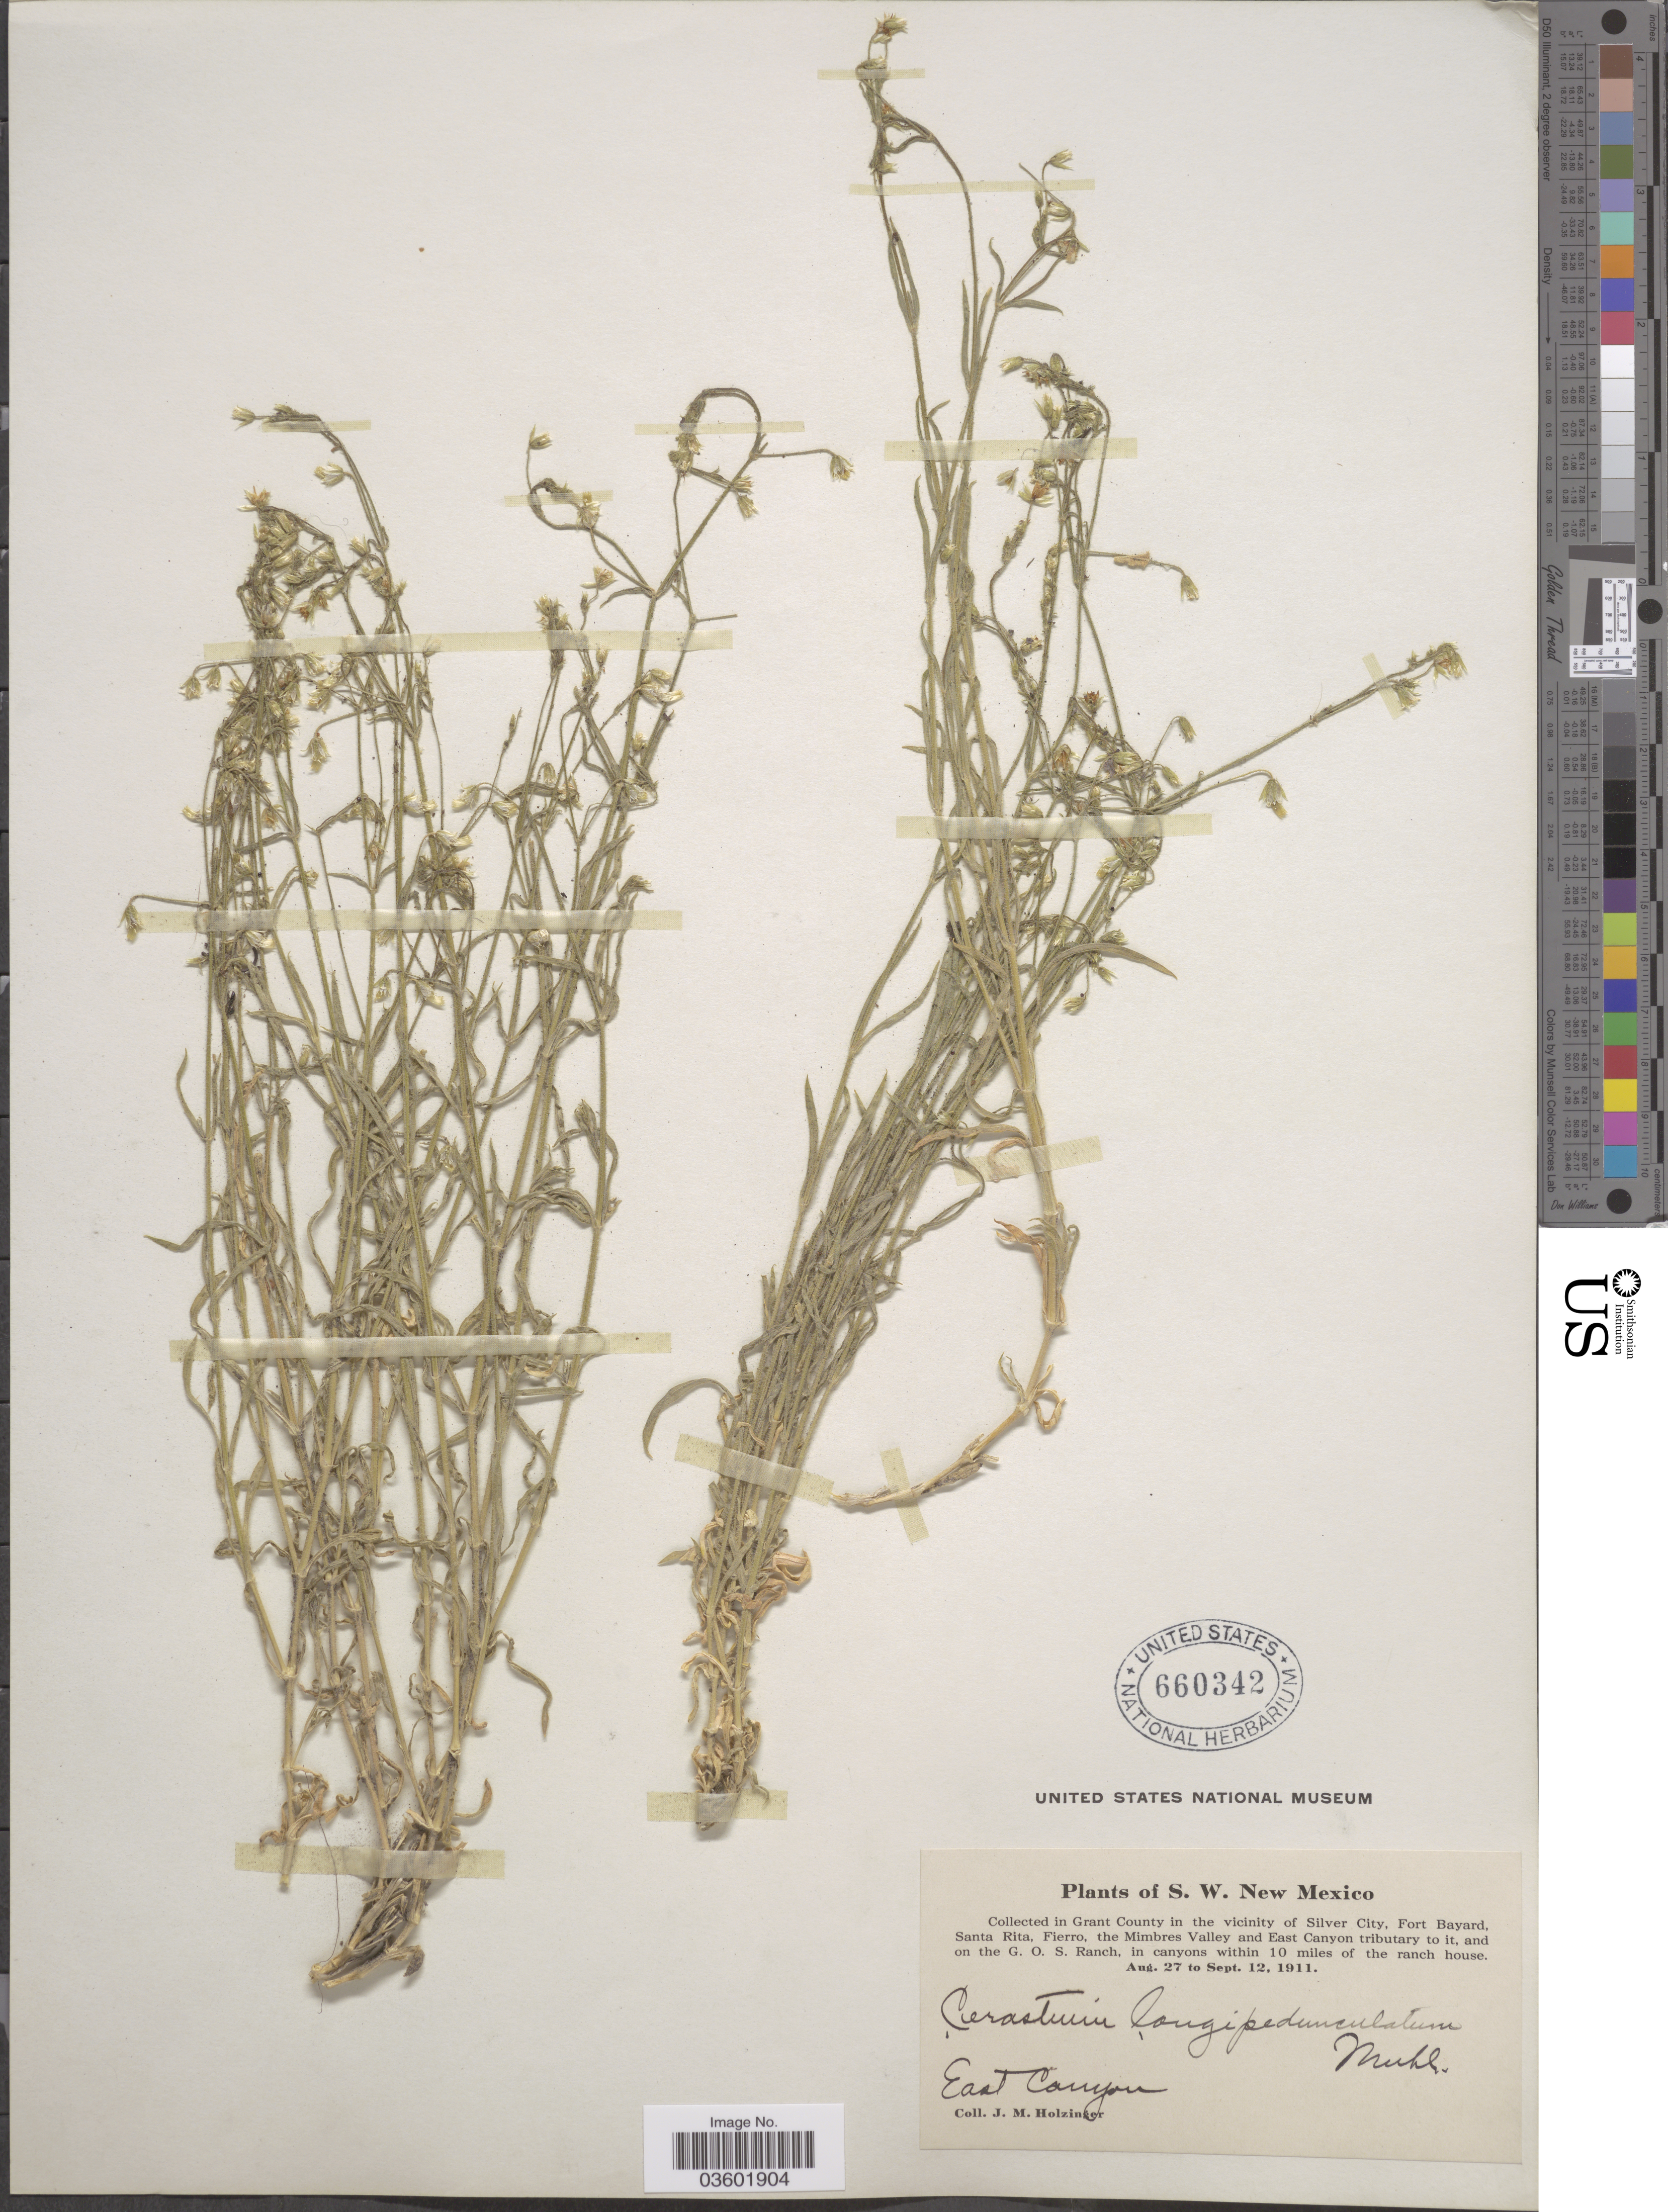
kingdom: Plantae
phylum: Tracheophyta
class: Magnoliopsida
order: Caryophyllales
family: Caryophyllaceae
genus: Cerastium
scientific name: Cerastium nutans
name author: Raf.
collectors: J. M. Holzinger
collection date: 1911-08-27/1911-09-12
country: United States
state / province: New Mexico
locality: S.W. New Mexico. In Grant County in the vicinity of Silver City, Fort Bayard, Santa Rita, Fierro, the Mimbres Valley and East Canyon tributary to it, and on the G.O.S. Ranch, in canyons within 10 miles of the ranch house. East Canyon.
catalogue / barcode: US 660342